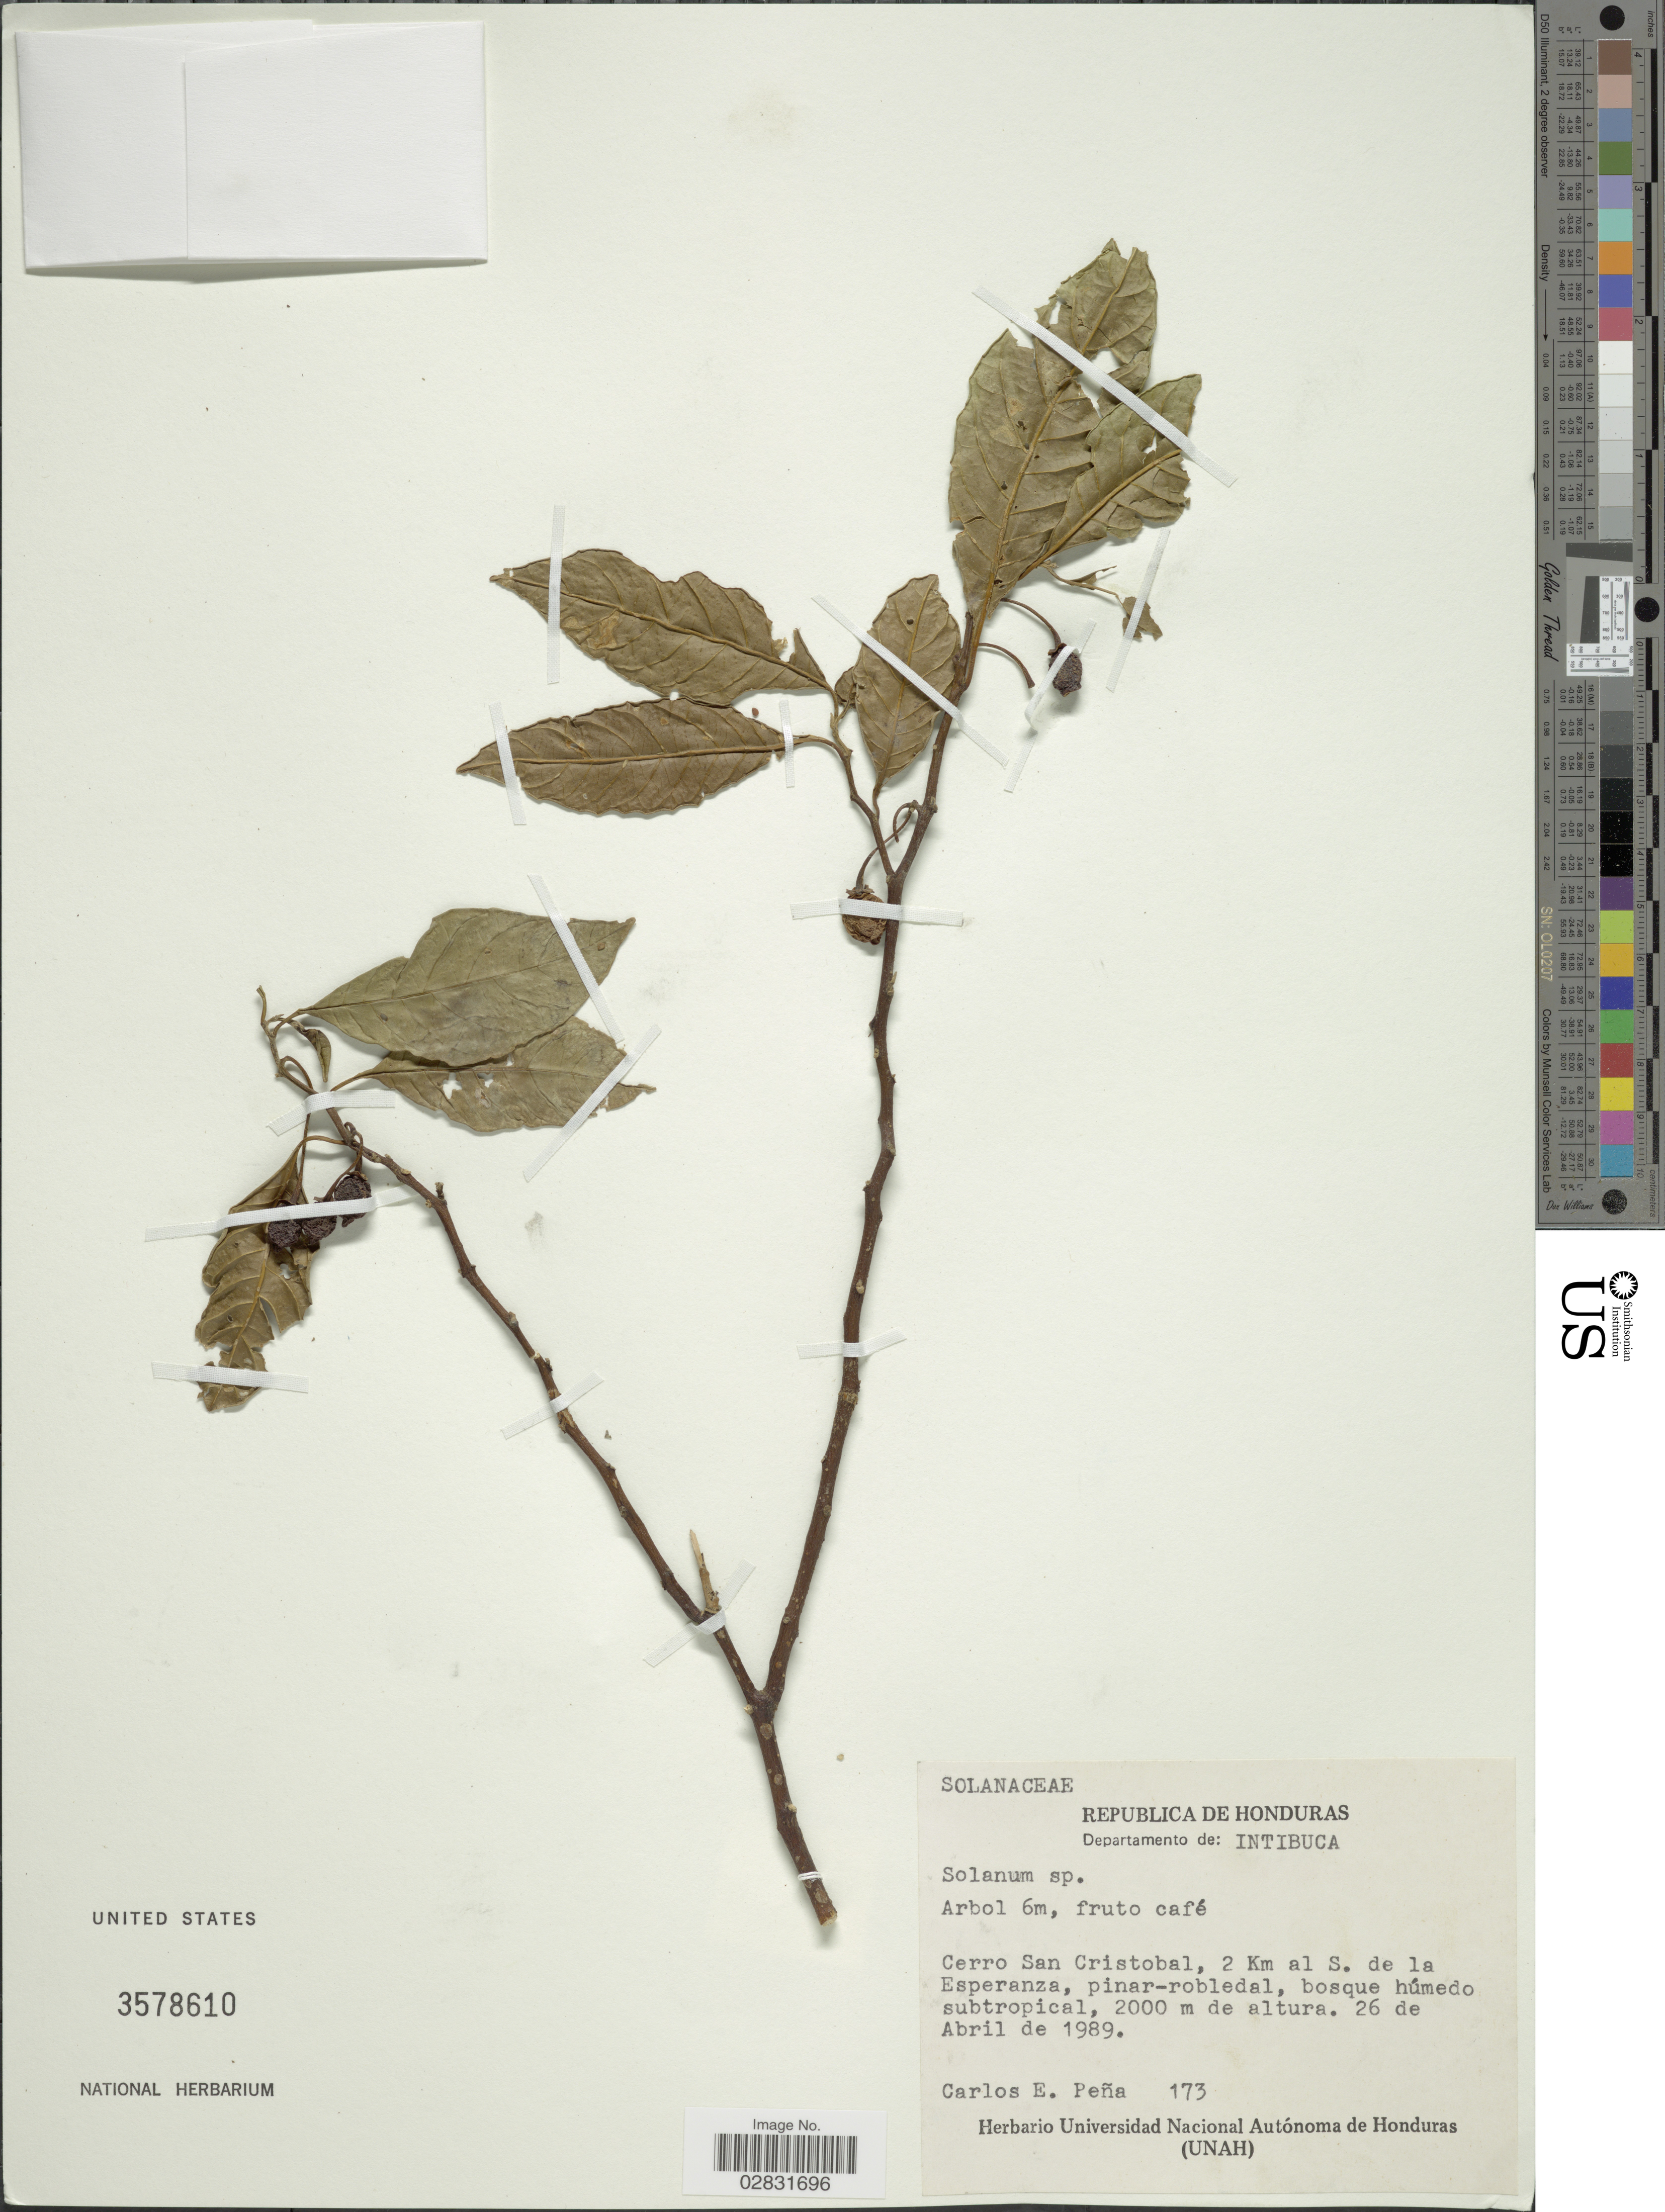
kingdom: Plantae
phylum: Tracheophyta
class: Magnoliopsida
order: Solanales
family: Solanaceae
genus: Solanum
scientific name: Solanum sp.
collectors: C. E. Peña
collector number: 173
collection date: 1989-04-26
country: Honduras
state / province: Intibuca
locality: Departamento de: Intibuca. Cerro San Cristobal, 2 Km al S. de la Esperanza.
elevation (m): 2000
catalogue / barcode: US 3578610